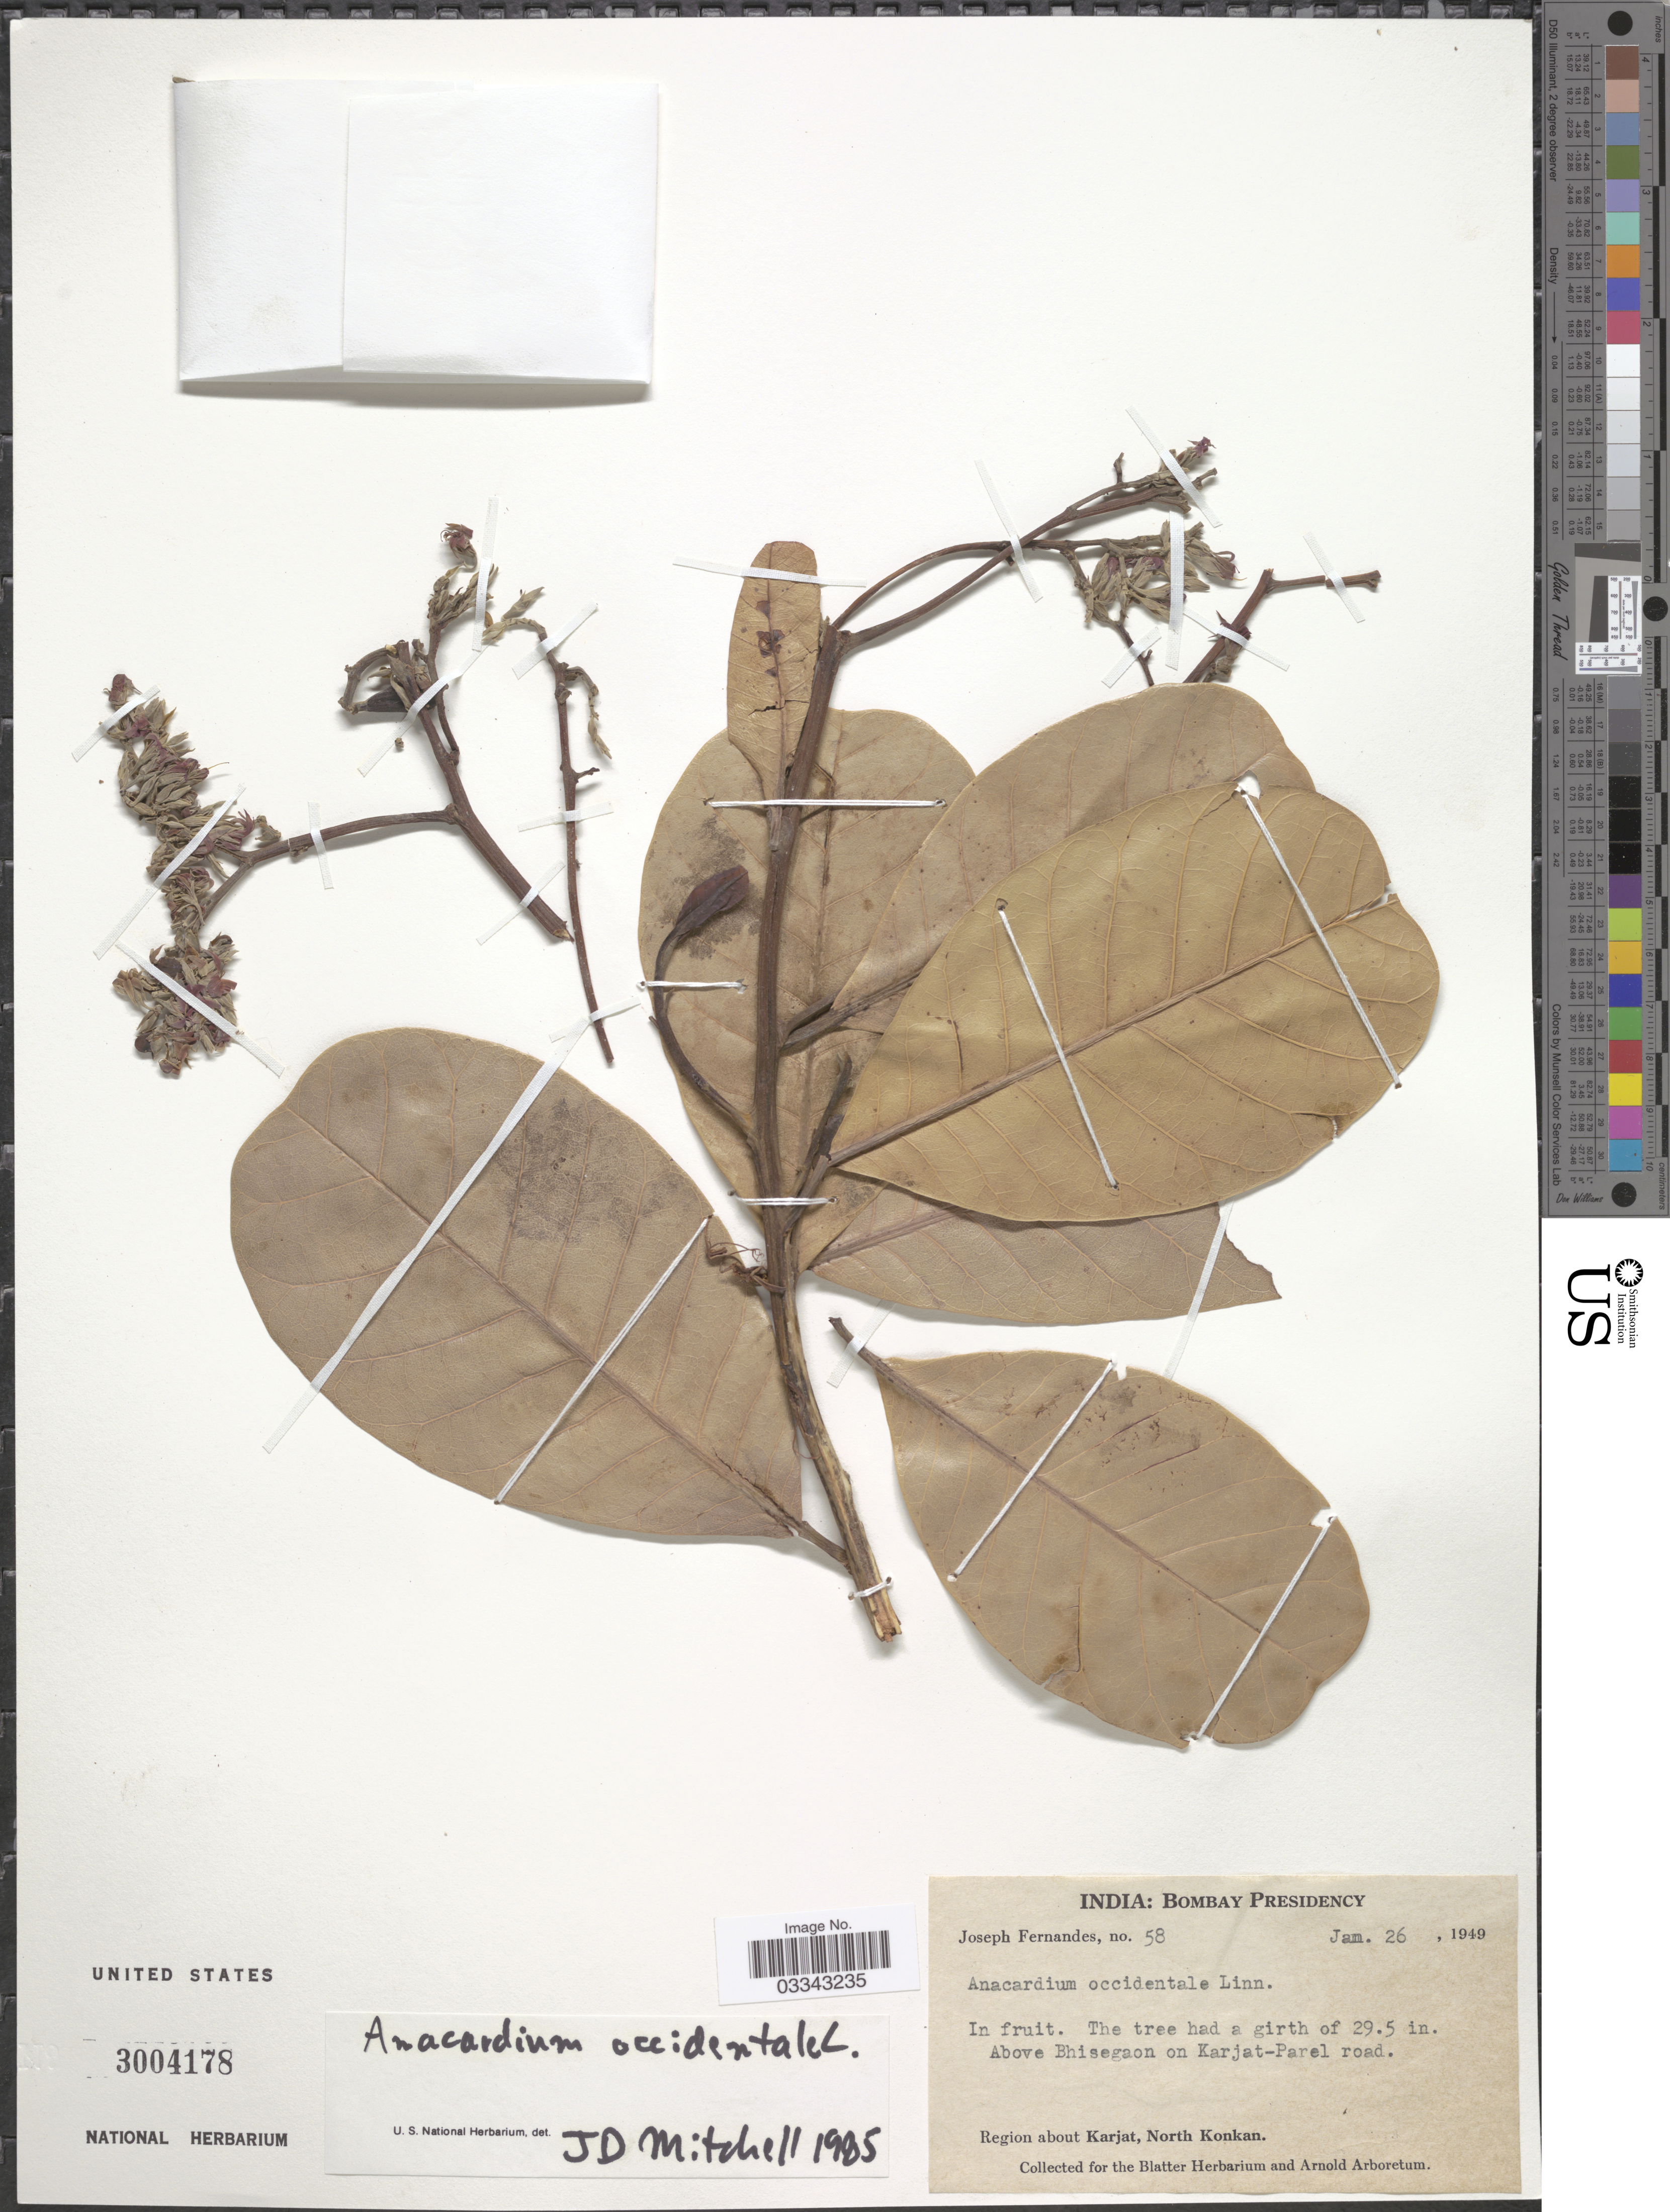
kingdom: Plantae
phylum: Tracheophyta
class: Magnoliopsida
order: Sapindales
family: Anacardiaceae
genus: Anacardium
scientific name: Anacardium occidentale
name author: L.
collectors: J. Fernandes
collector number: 58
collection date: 1949-01-26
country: India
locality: Bombay Presidency. Above Bhisegaon on Karjat-Parel road. Region about Karjat, North Konkan.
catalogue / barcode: US 3004178